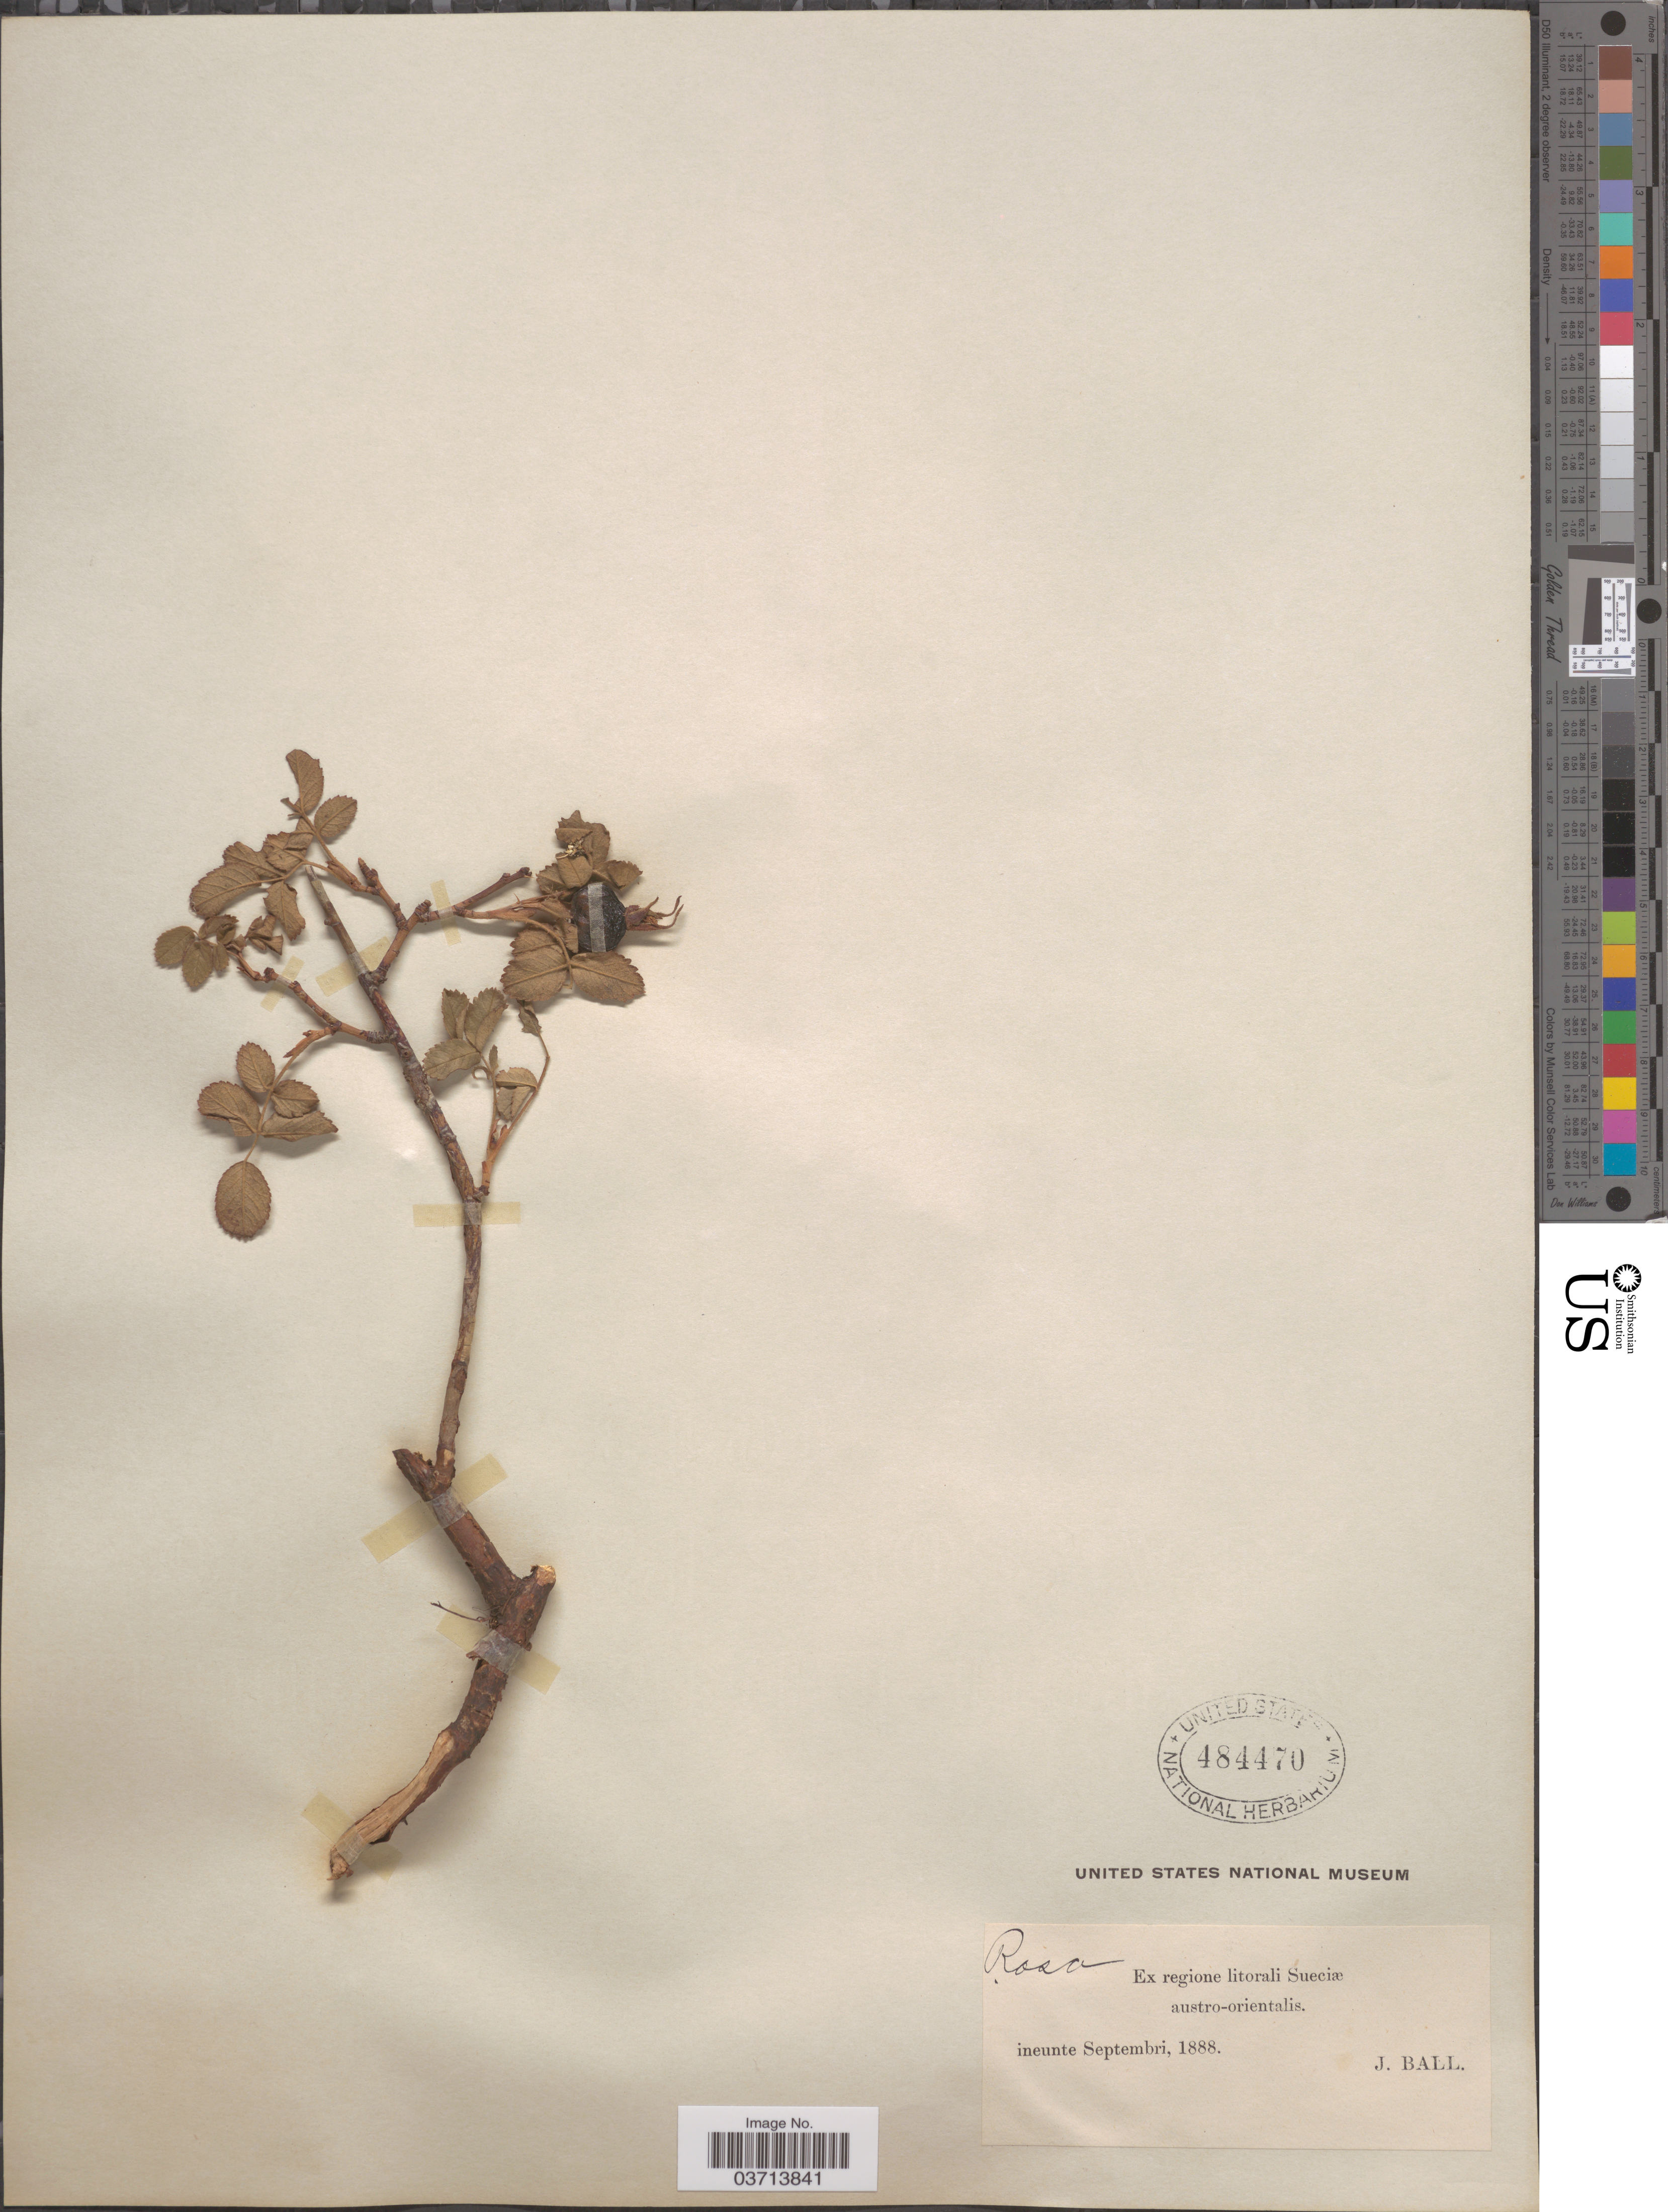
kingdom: Plantae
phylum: Tracheophyta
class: Magnoliopsida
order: Rosales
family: Rosaceae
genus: Rosa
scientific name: Rosa sp.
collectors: J. Ball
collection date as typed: ineunte Septembri, 1888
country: Sweden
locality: Ex regione litorali Sueciæ austro-orientalis.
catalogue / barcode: US 484470